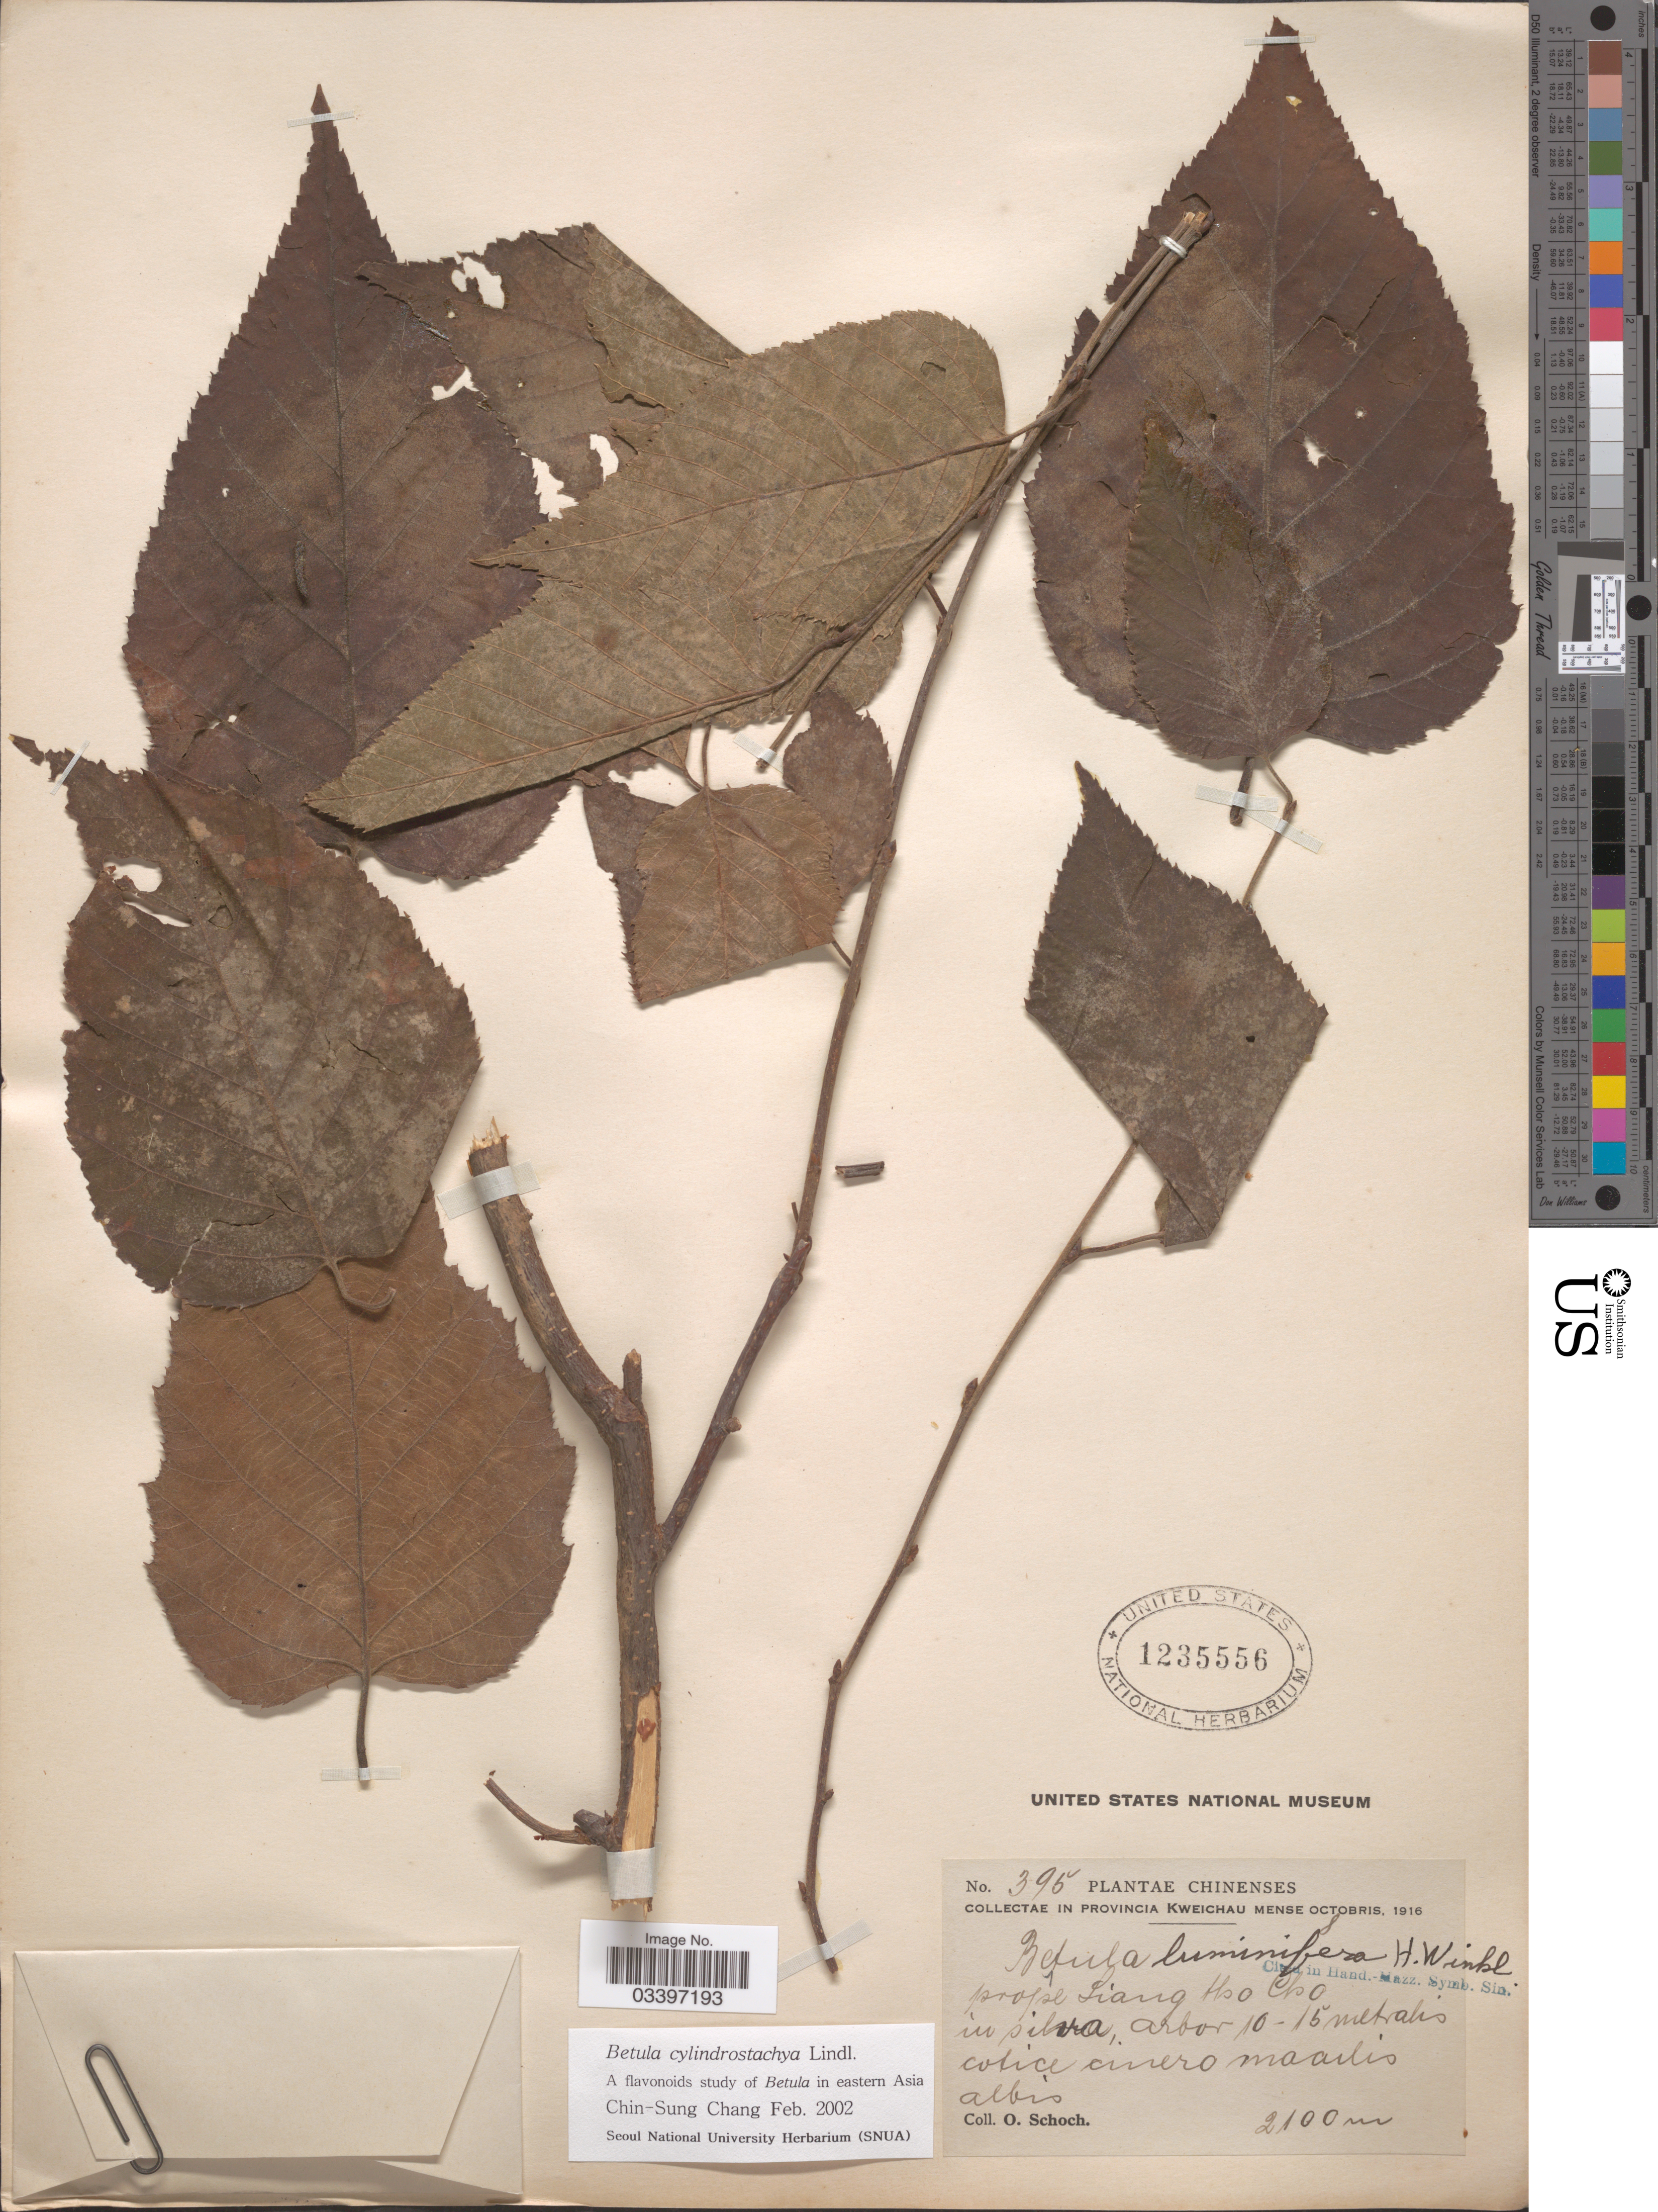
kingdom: Plantae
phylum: Tracheophyta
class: Magnoliopsida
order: Fagales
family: Betulaceae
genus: Betula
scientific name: Betula cylindrostachys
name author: Lindl. ex Wall.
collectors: O. Schoch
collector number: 395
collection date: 1916-10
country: China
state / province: Guizhou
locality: Provincia Keichau. Prope Tiang Hso Cho.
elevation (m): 2100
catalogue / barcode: US 1235556